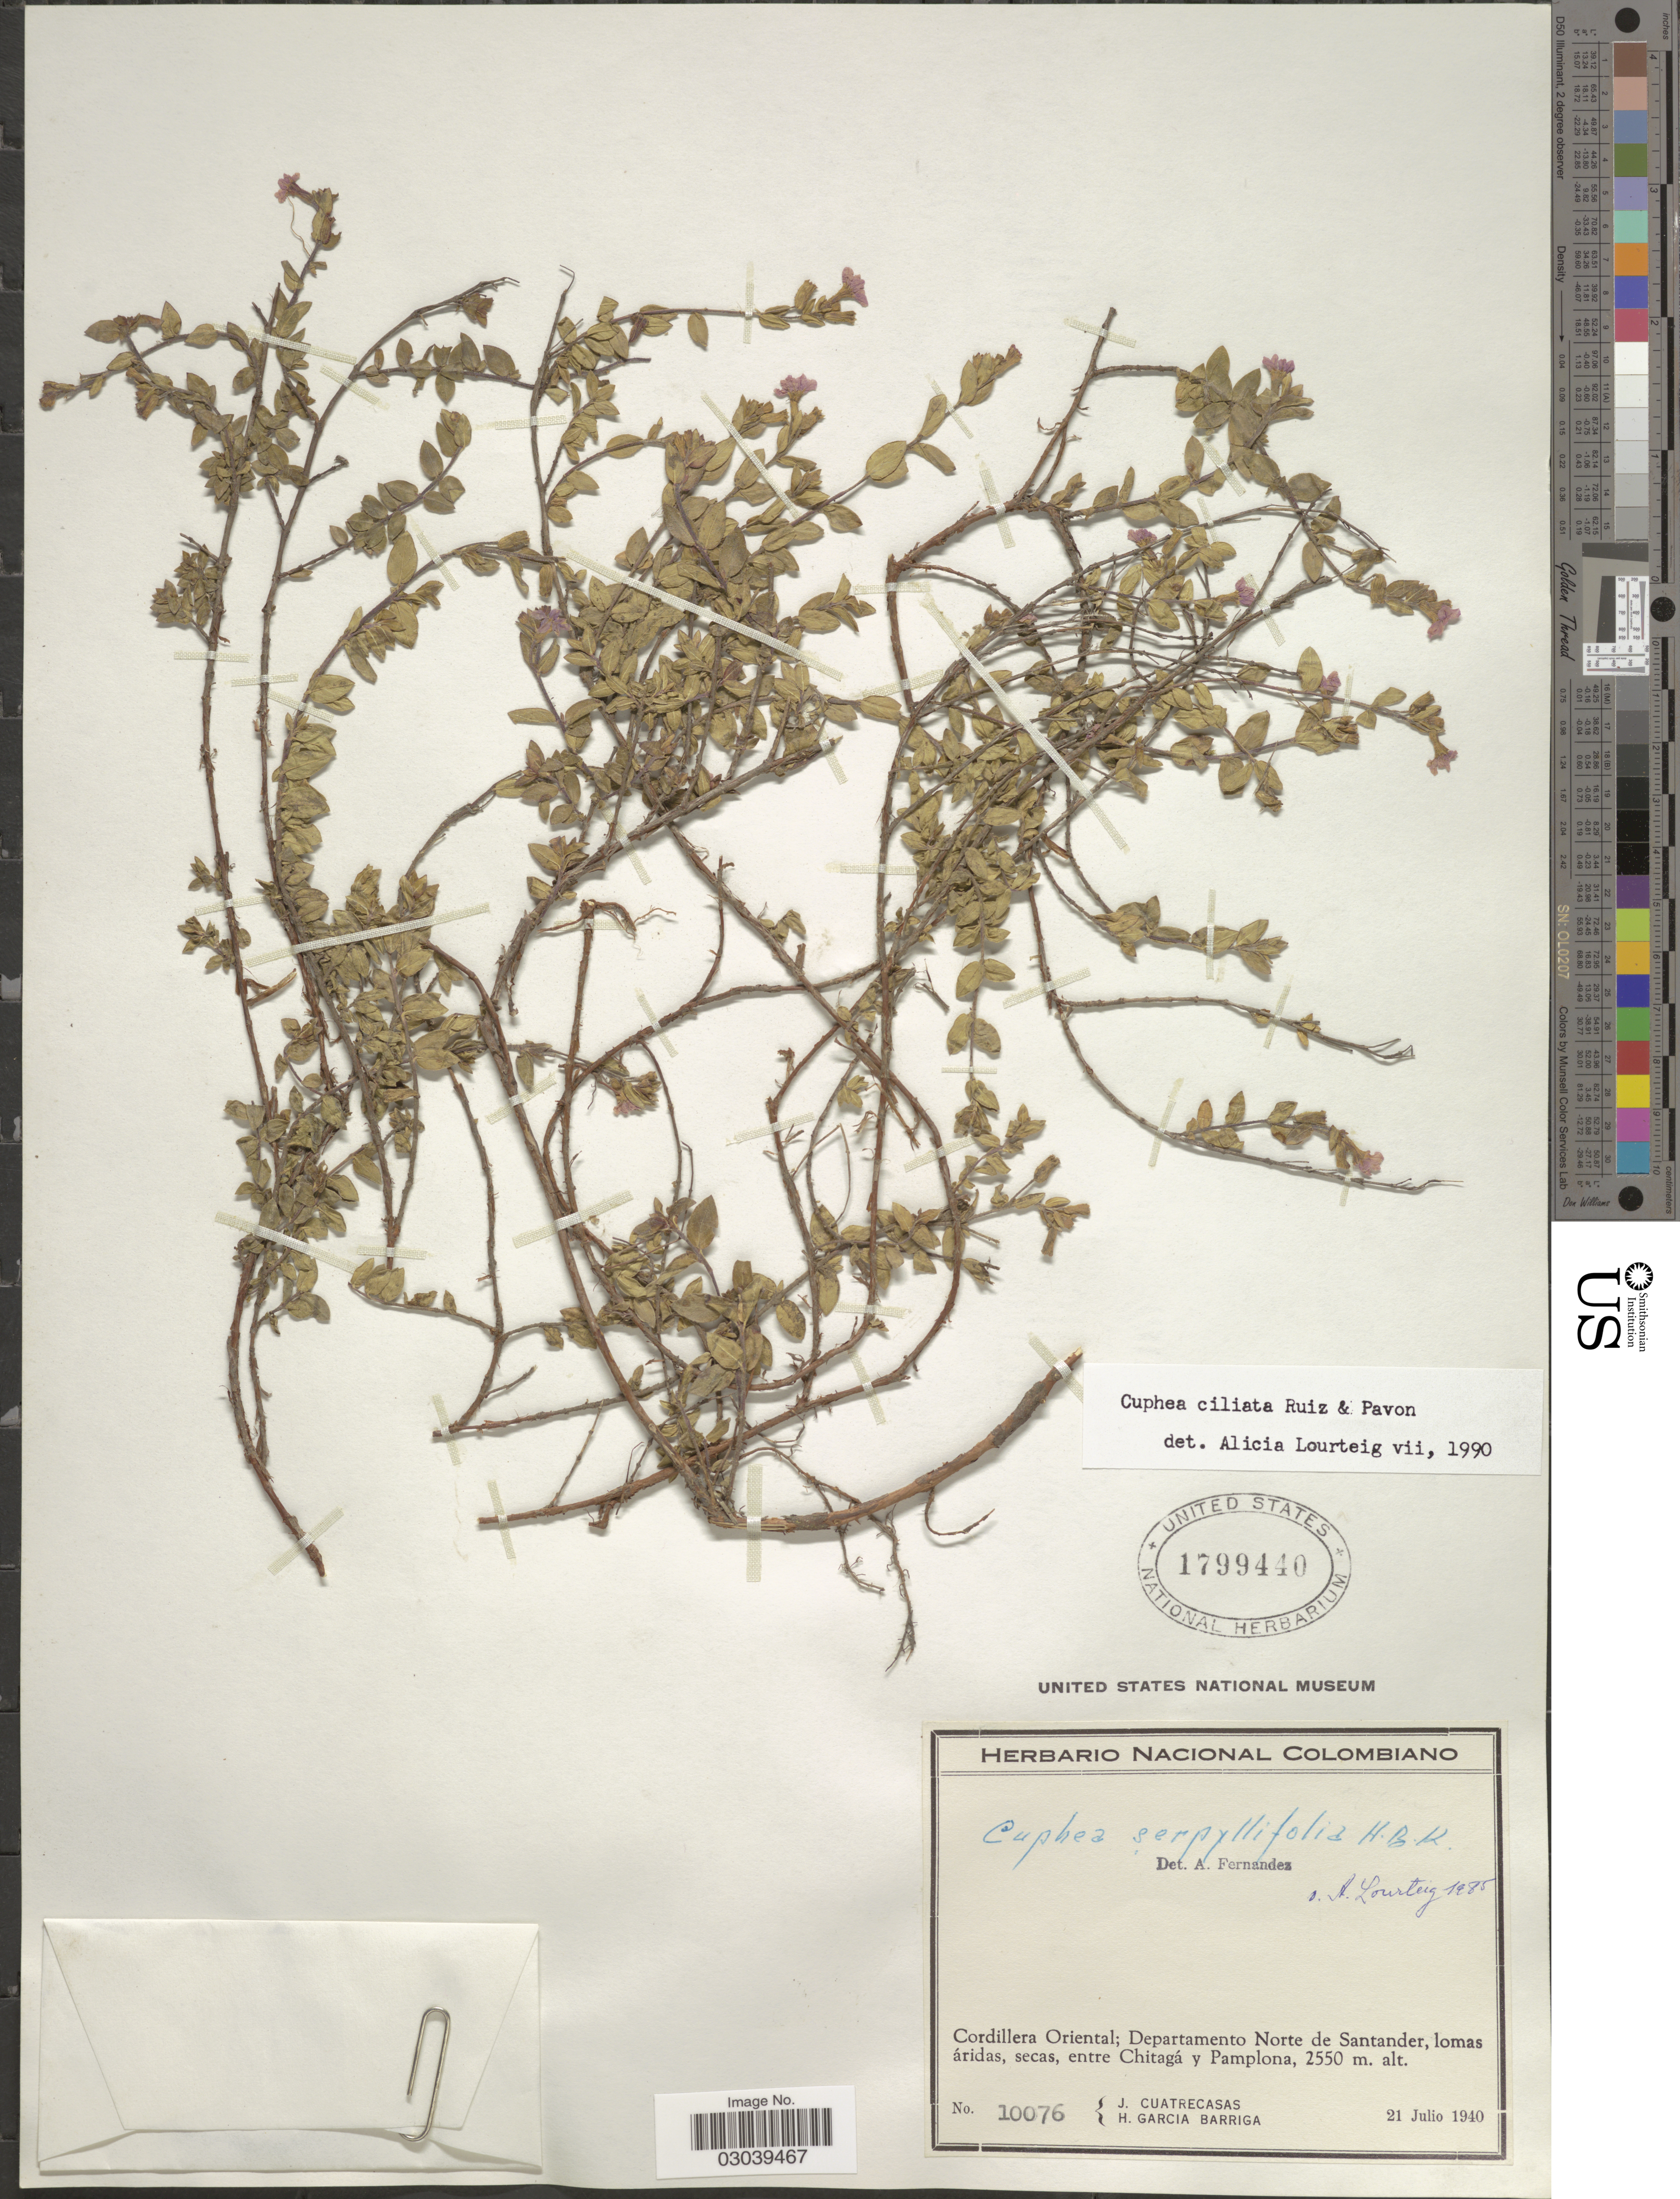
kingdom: Plantae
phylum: Tracheophyta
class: Magnoliopsida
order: Myrtales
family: Lythraceae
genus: Cuphea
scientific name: Cuphea ciliata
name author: Ruiz & Pav.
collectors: J. Cuatrecasas & H. García Barriga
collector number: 10076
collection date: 1940-07-21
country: Colombia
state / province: Norte de Santander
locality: Cordillera Oriental; Departamento Norte de Santander, lomas áridas, secas, entre Chitagá y Pamplona.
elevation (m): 2550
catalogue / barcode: US 1799440